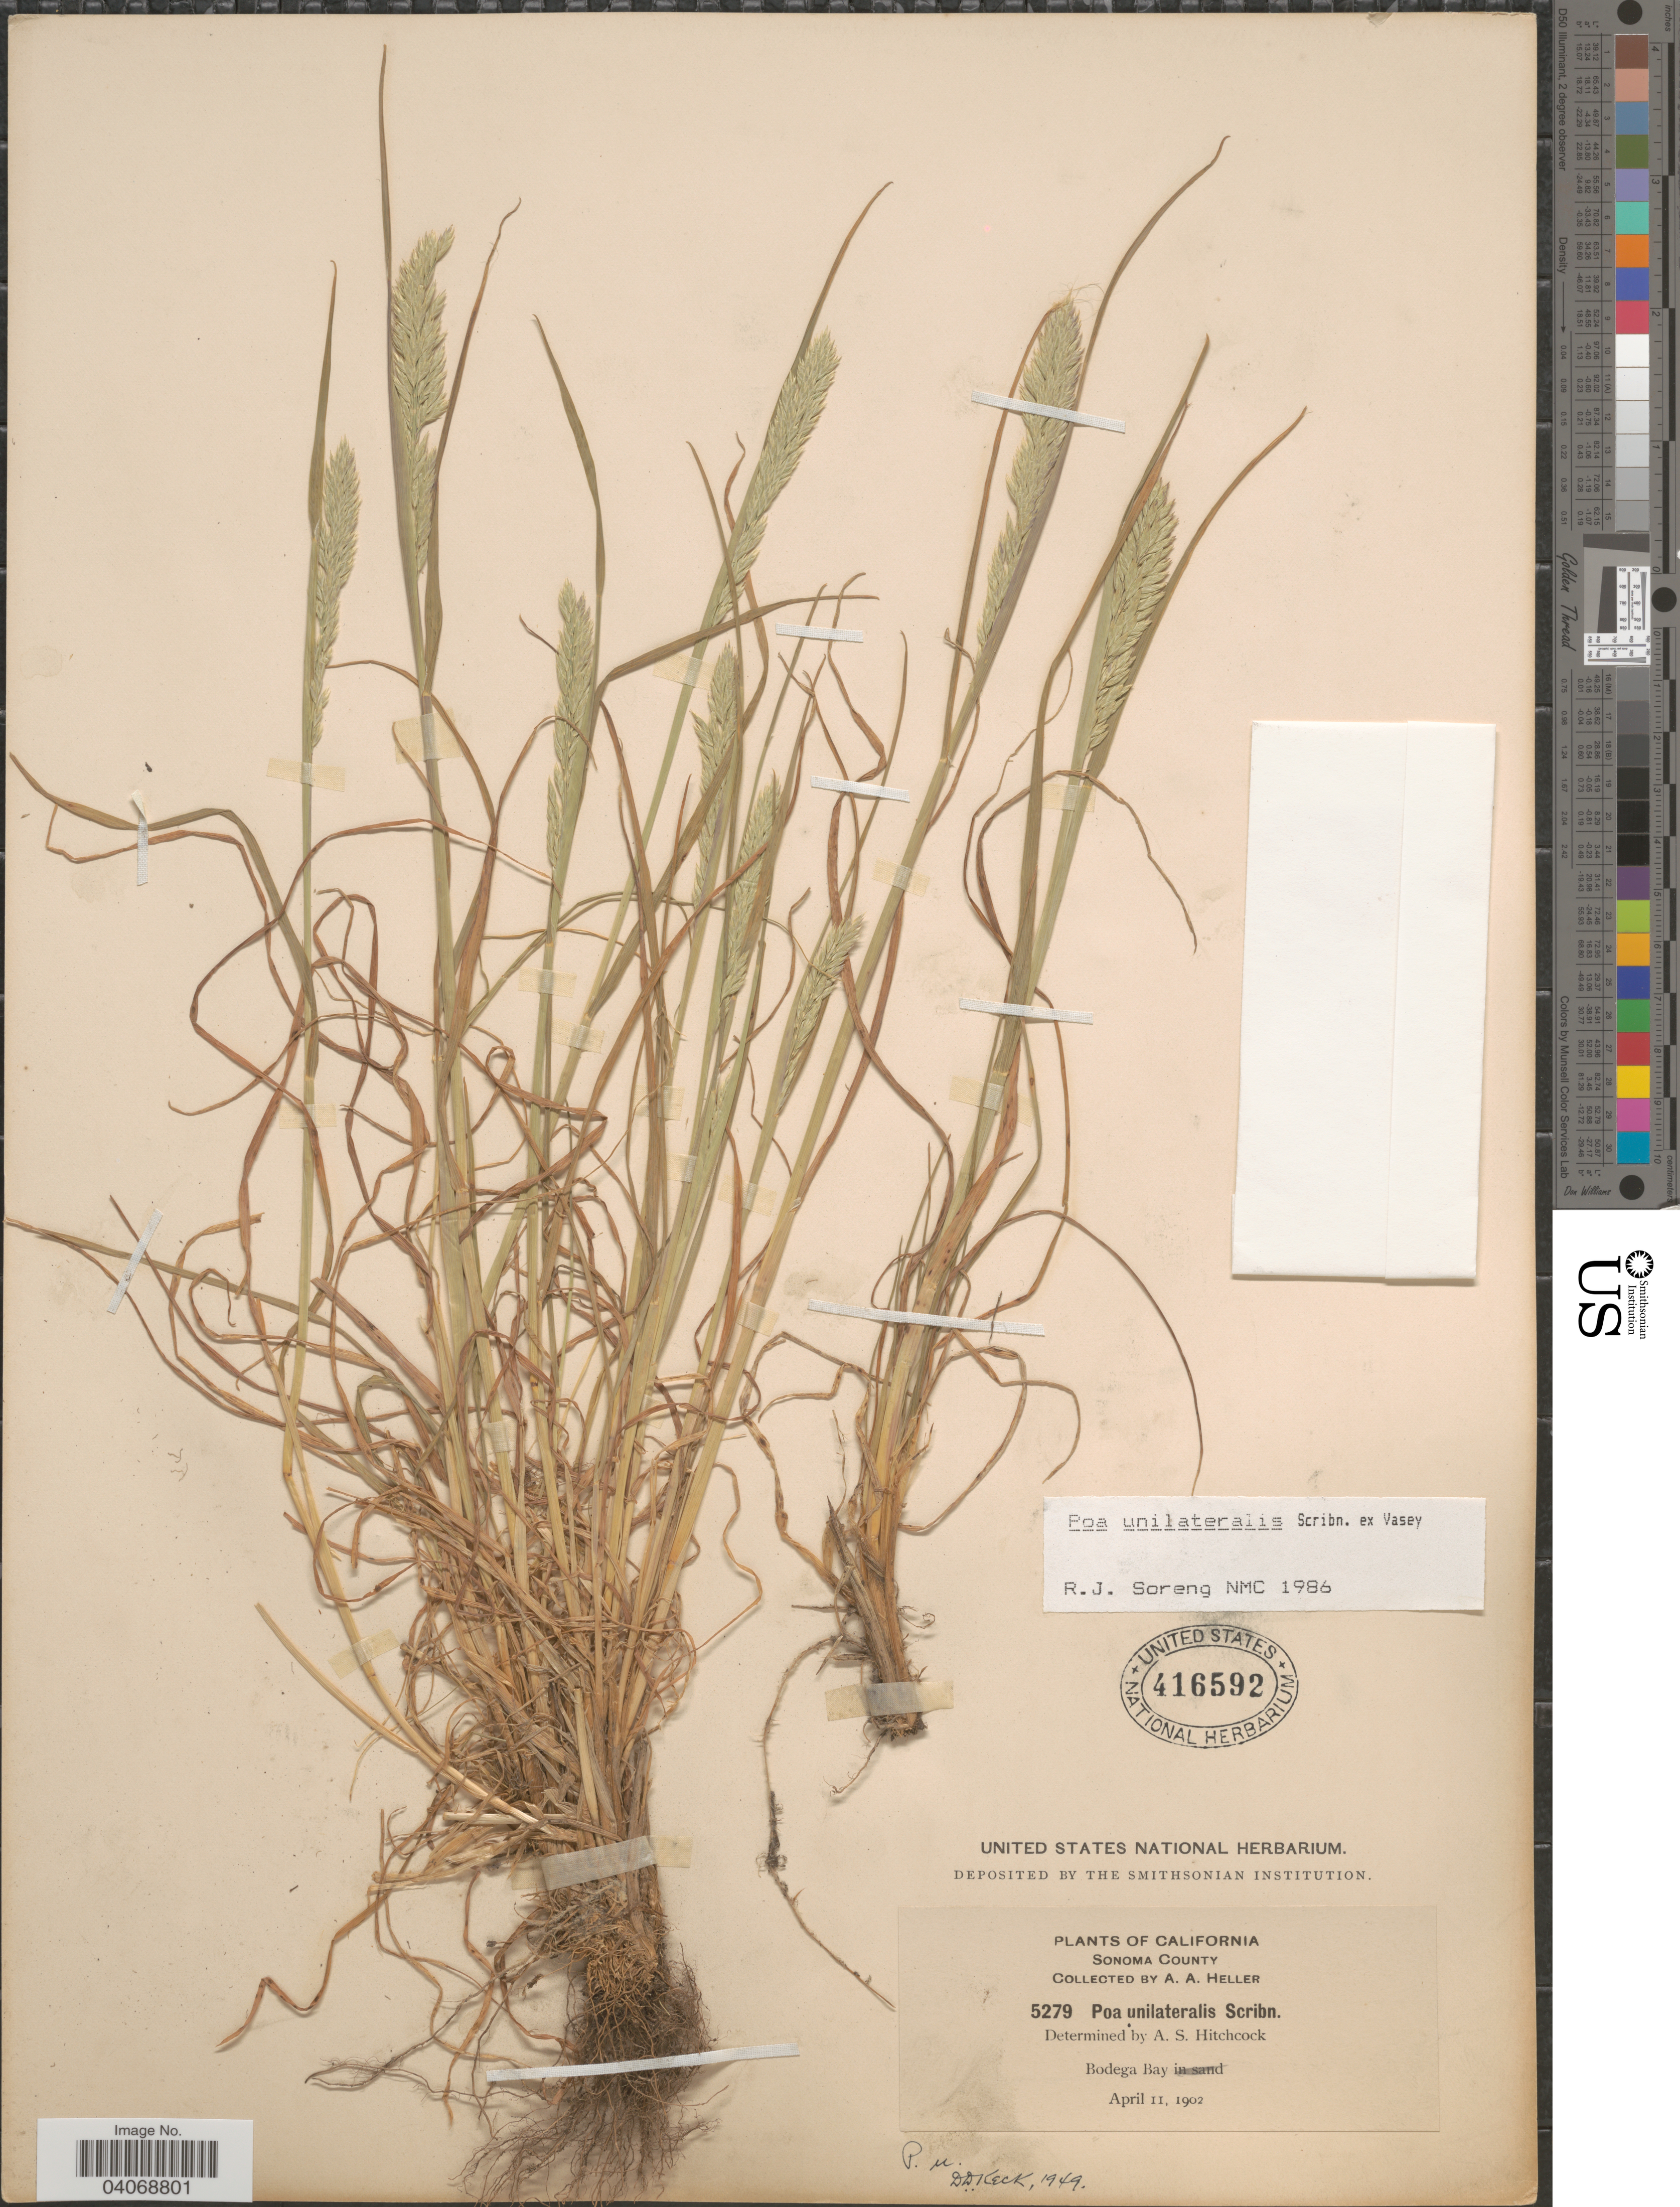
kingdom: Plantae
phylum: Tracheophyta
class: Liliopsida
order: Poales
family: Poaceae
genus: Poa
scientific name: Poa unilateralis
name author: Scribn. ex Vasey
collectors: A. A. Heller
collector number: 5279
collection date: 1902-04-11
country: United States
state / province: California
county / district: Sonoma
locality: Sonoma County. Bodega Bay.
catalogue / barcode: US 416592